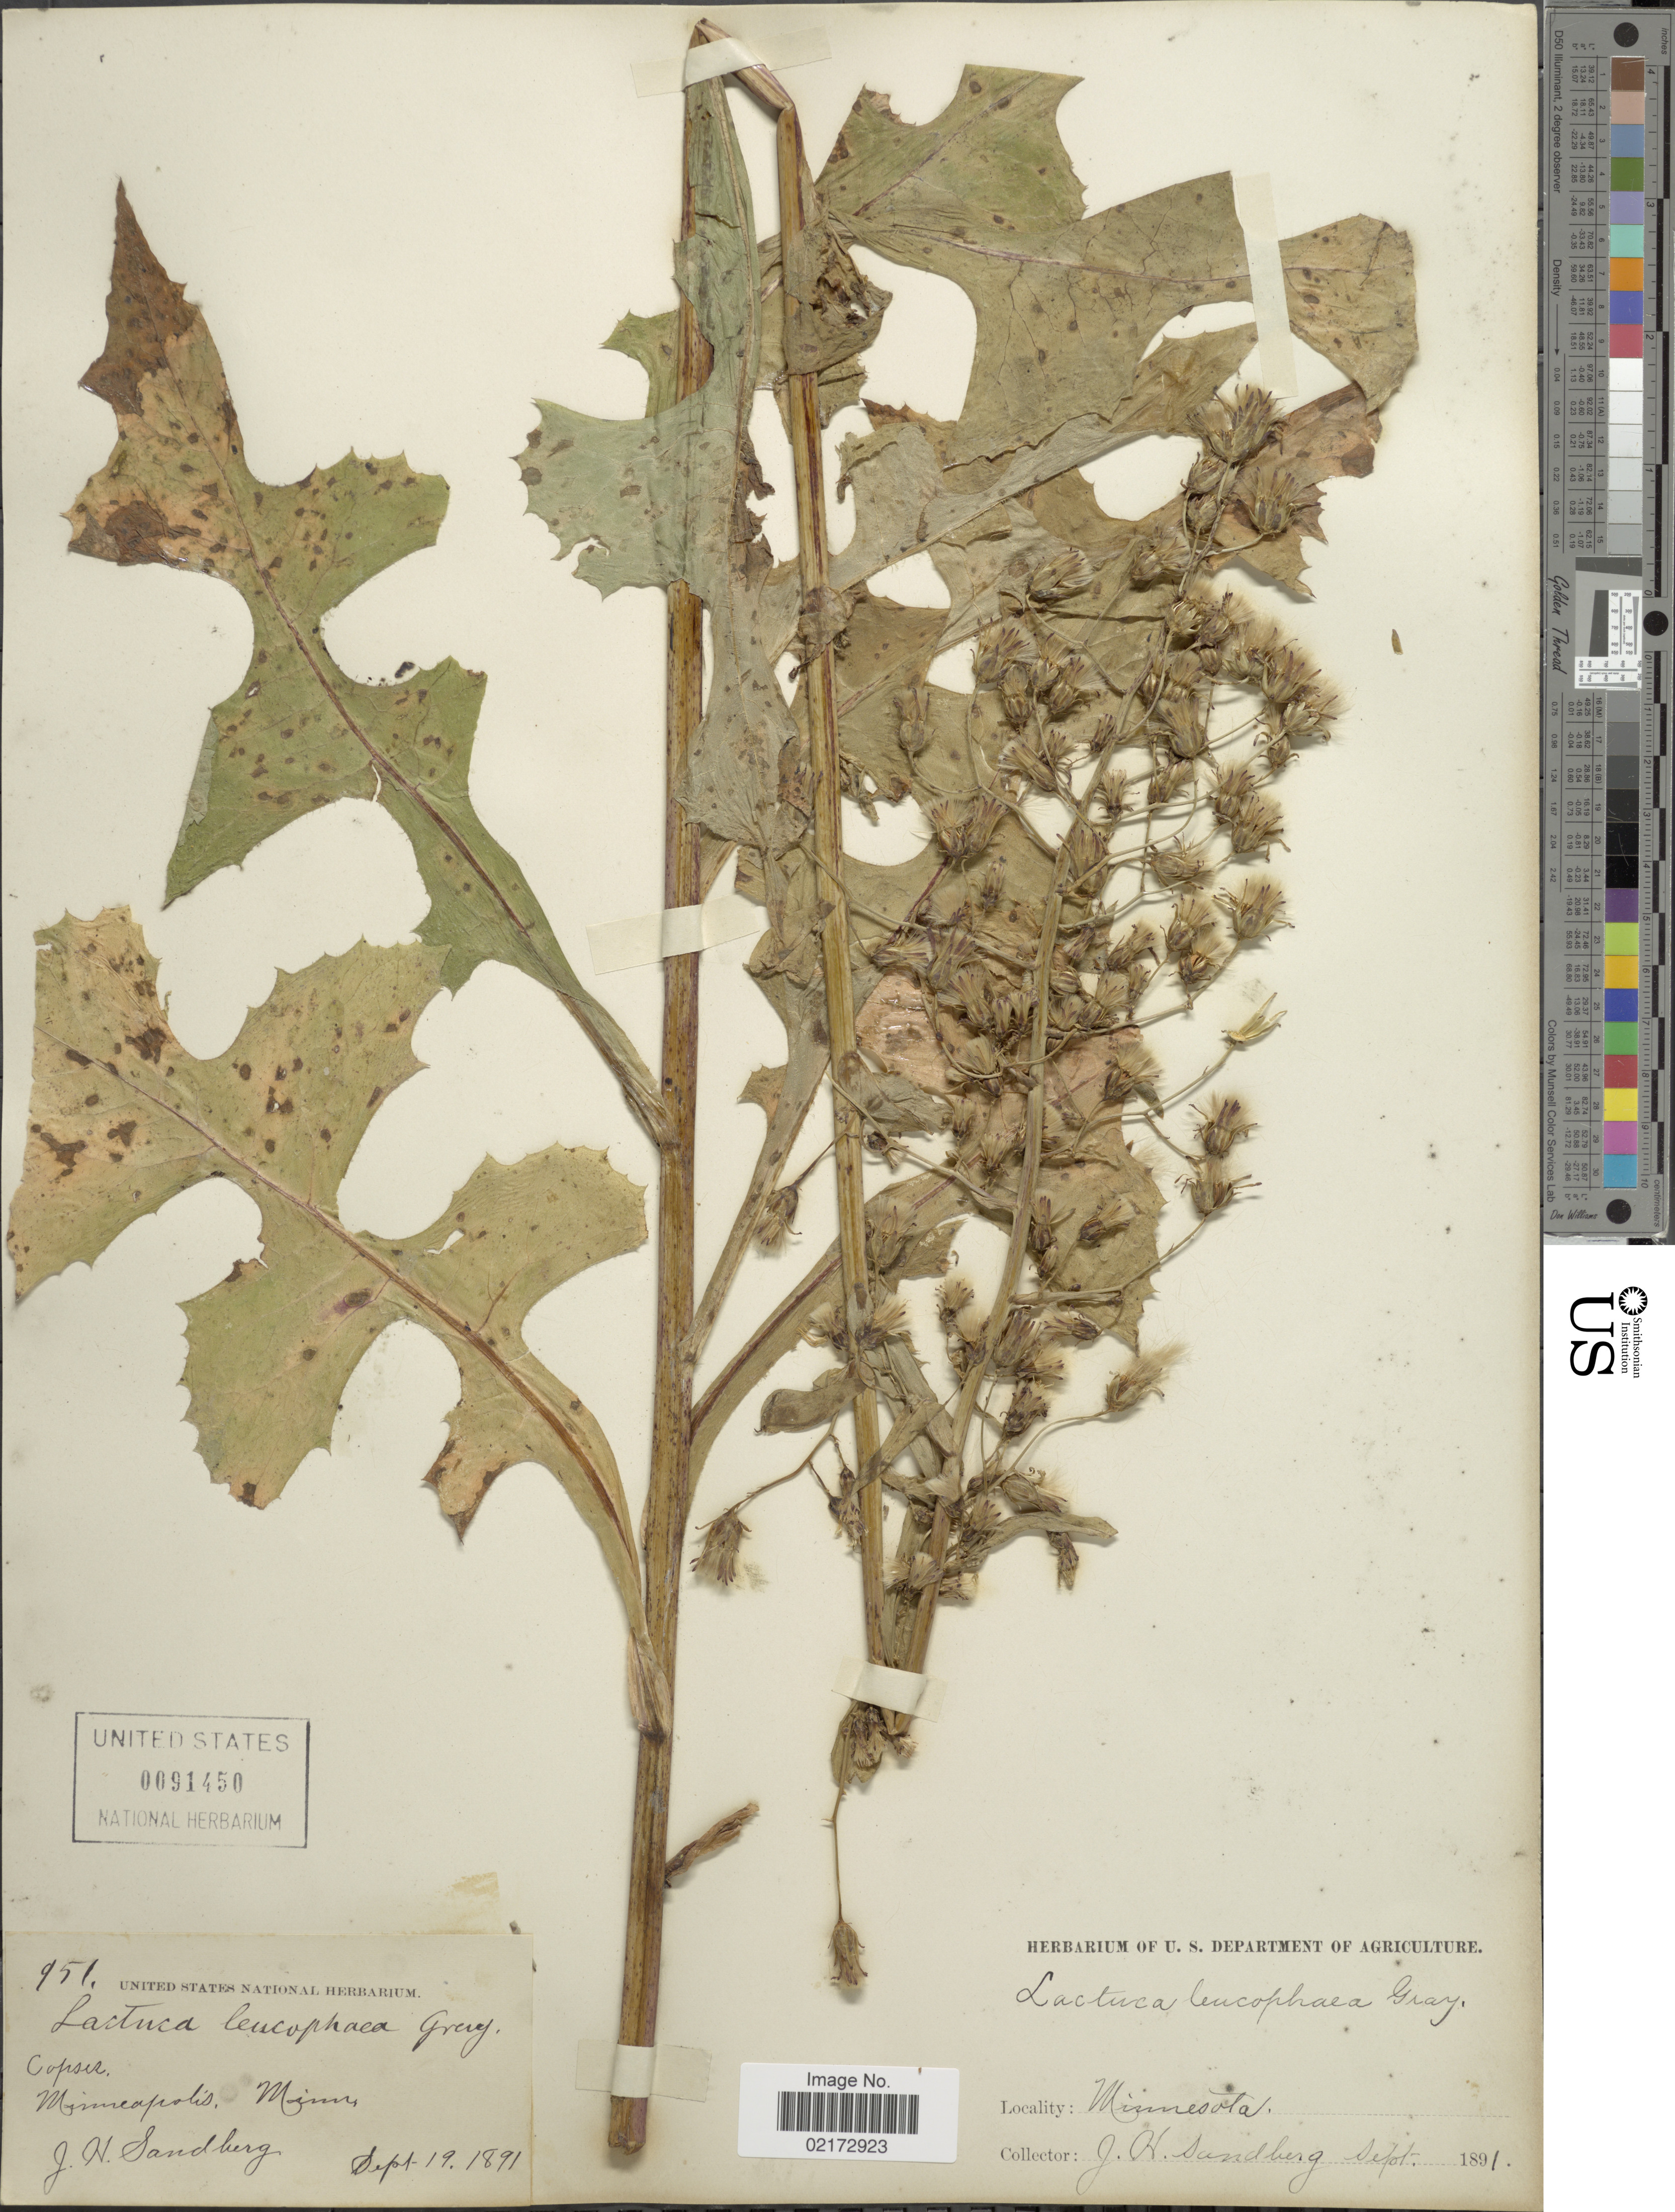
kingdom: Plantae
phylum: Tracheophyta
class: Magnoliopsida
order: Asterales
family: Asteraceae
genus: Lactuca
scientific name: Lactuca biennis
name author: (Moench) Fernald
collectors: J. H. Sandberg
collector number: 951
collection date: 1891-09-19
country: United States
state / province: Minnesota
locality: Minneapolis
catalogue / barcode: US 91450